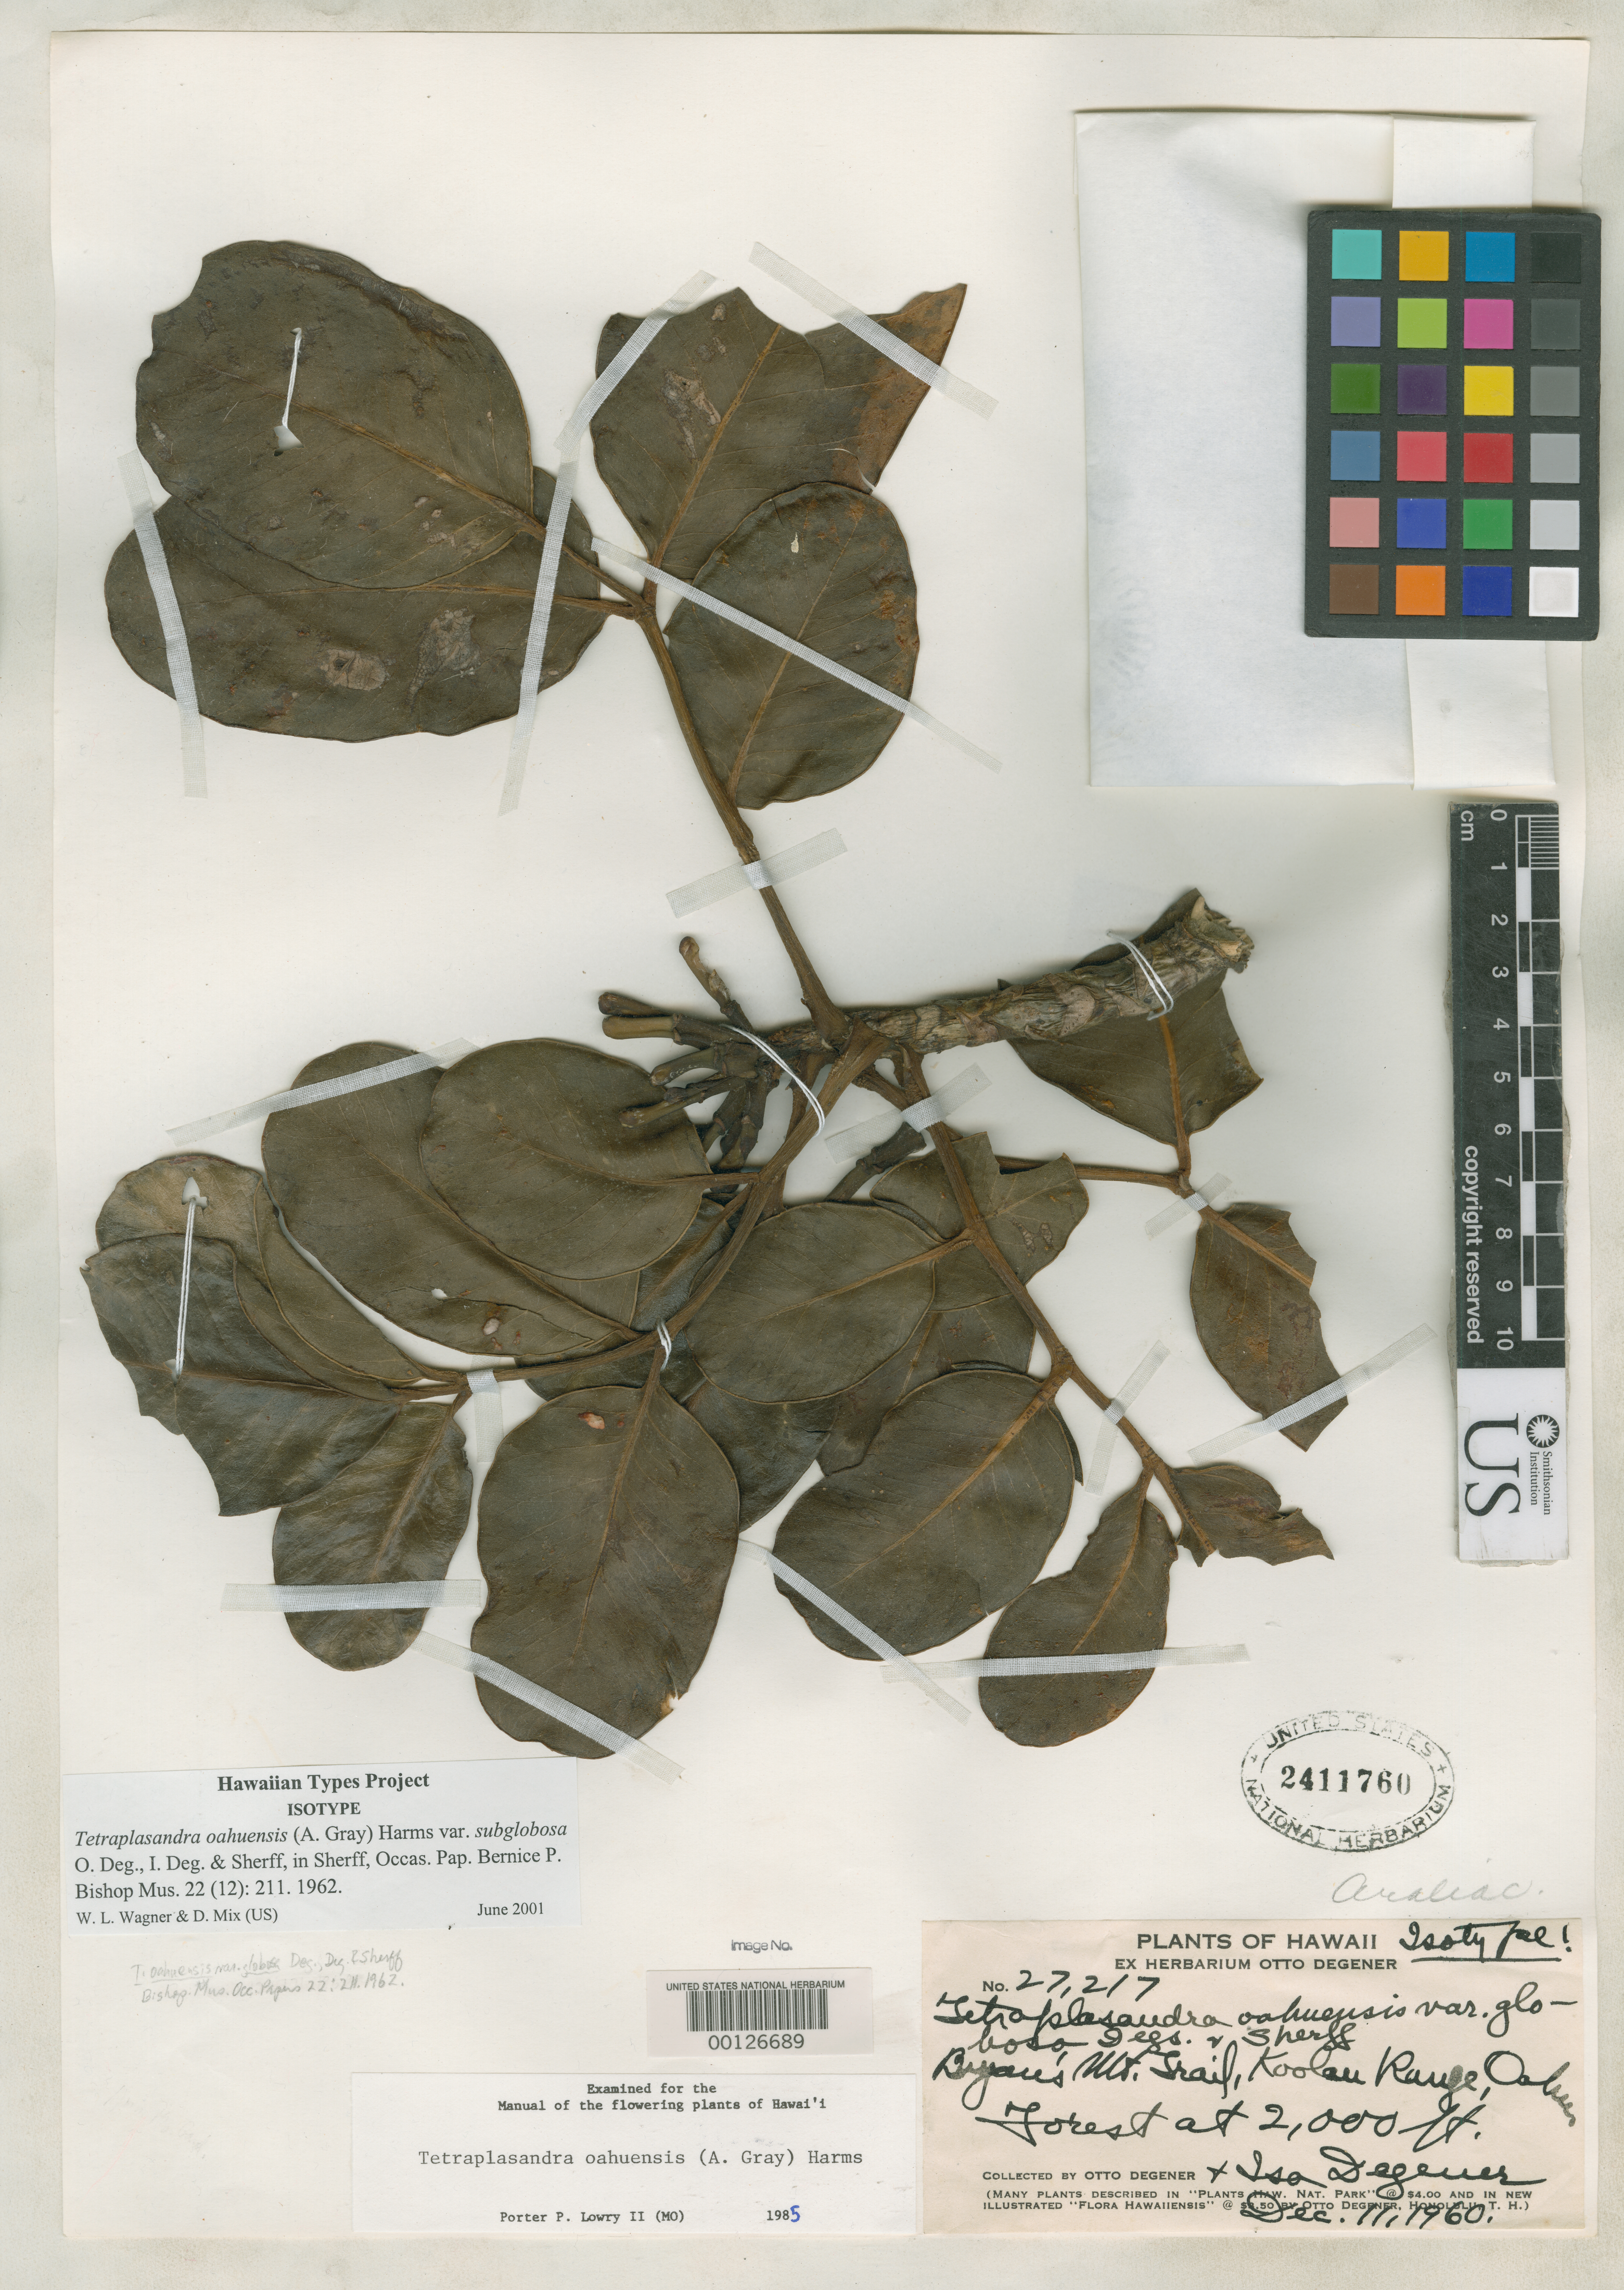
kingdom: Plantae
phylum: Tracheophyta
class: Magnoliopsida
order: Apiales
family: Araliaceae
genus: Tetraplasandra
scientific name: Tetraplasandra oahuensis var. subglobosa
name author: O. Deg.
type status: Isotype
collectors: O. Degener & I. Degener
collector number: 27217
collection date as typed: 11 Dec 1960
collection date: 1960-12-11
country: United States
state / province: Hawaii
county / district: Honolulu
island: Oahu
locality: Byan's Mt. Trail, Koolau Range; alt. 2000 ft.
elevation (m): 610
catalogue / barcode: US 2411760